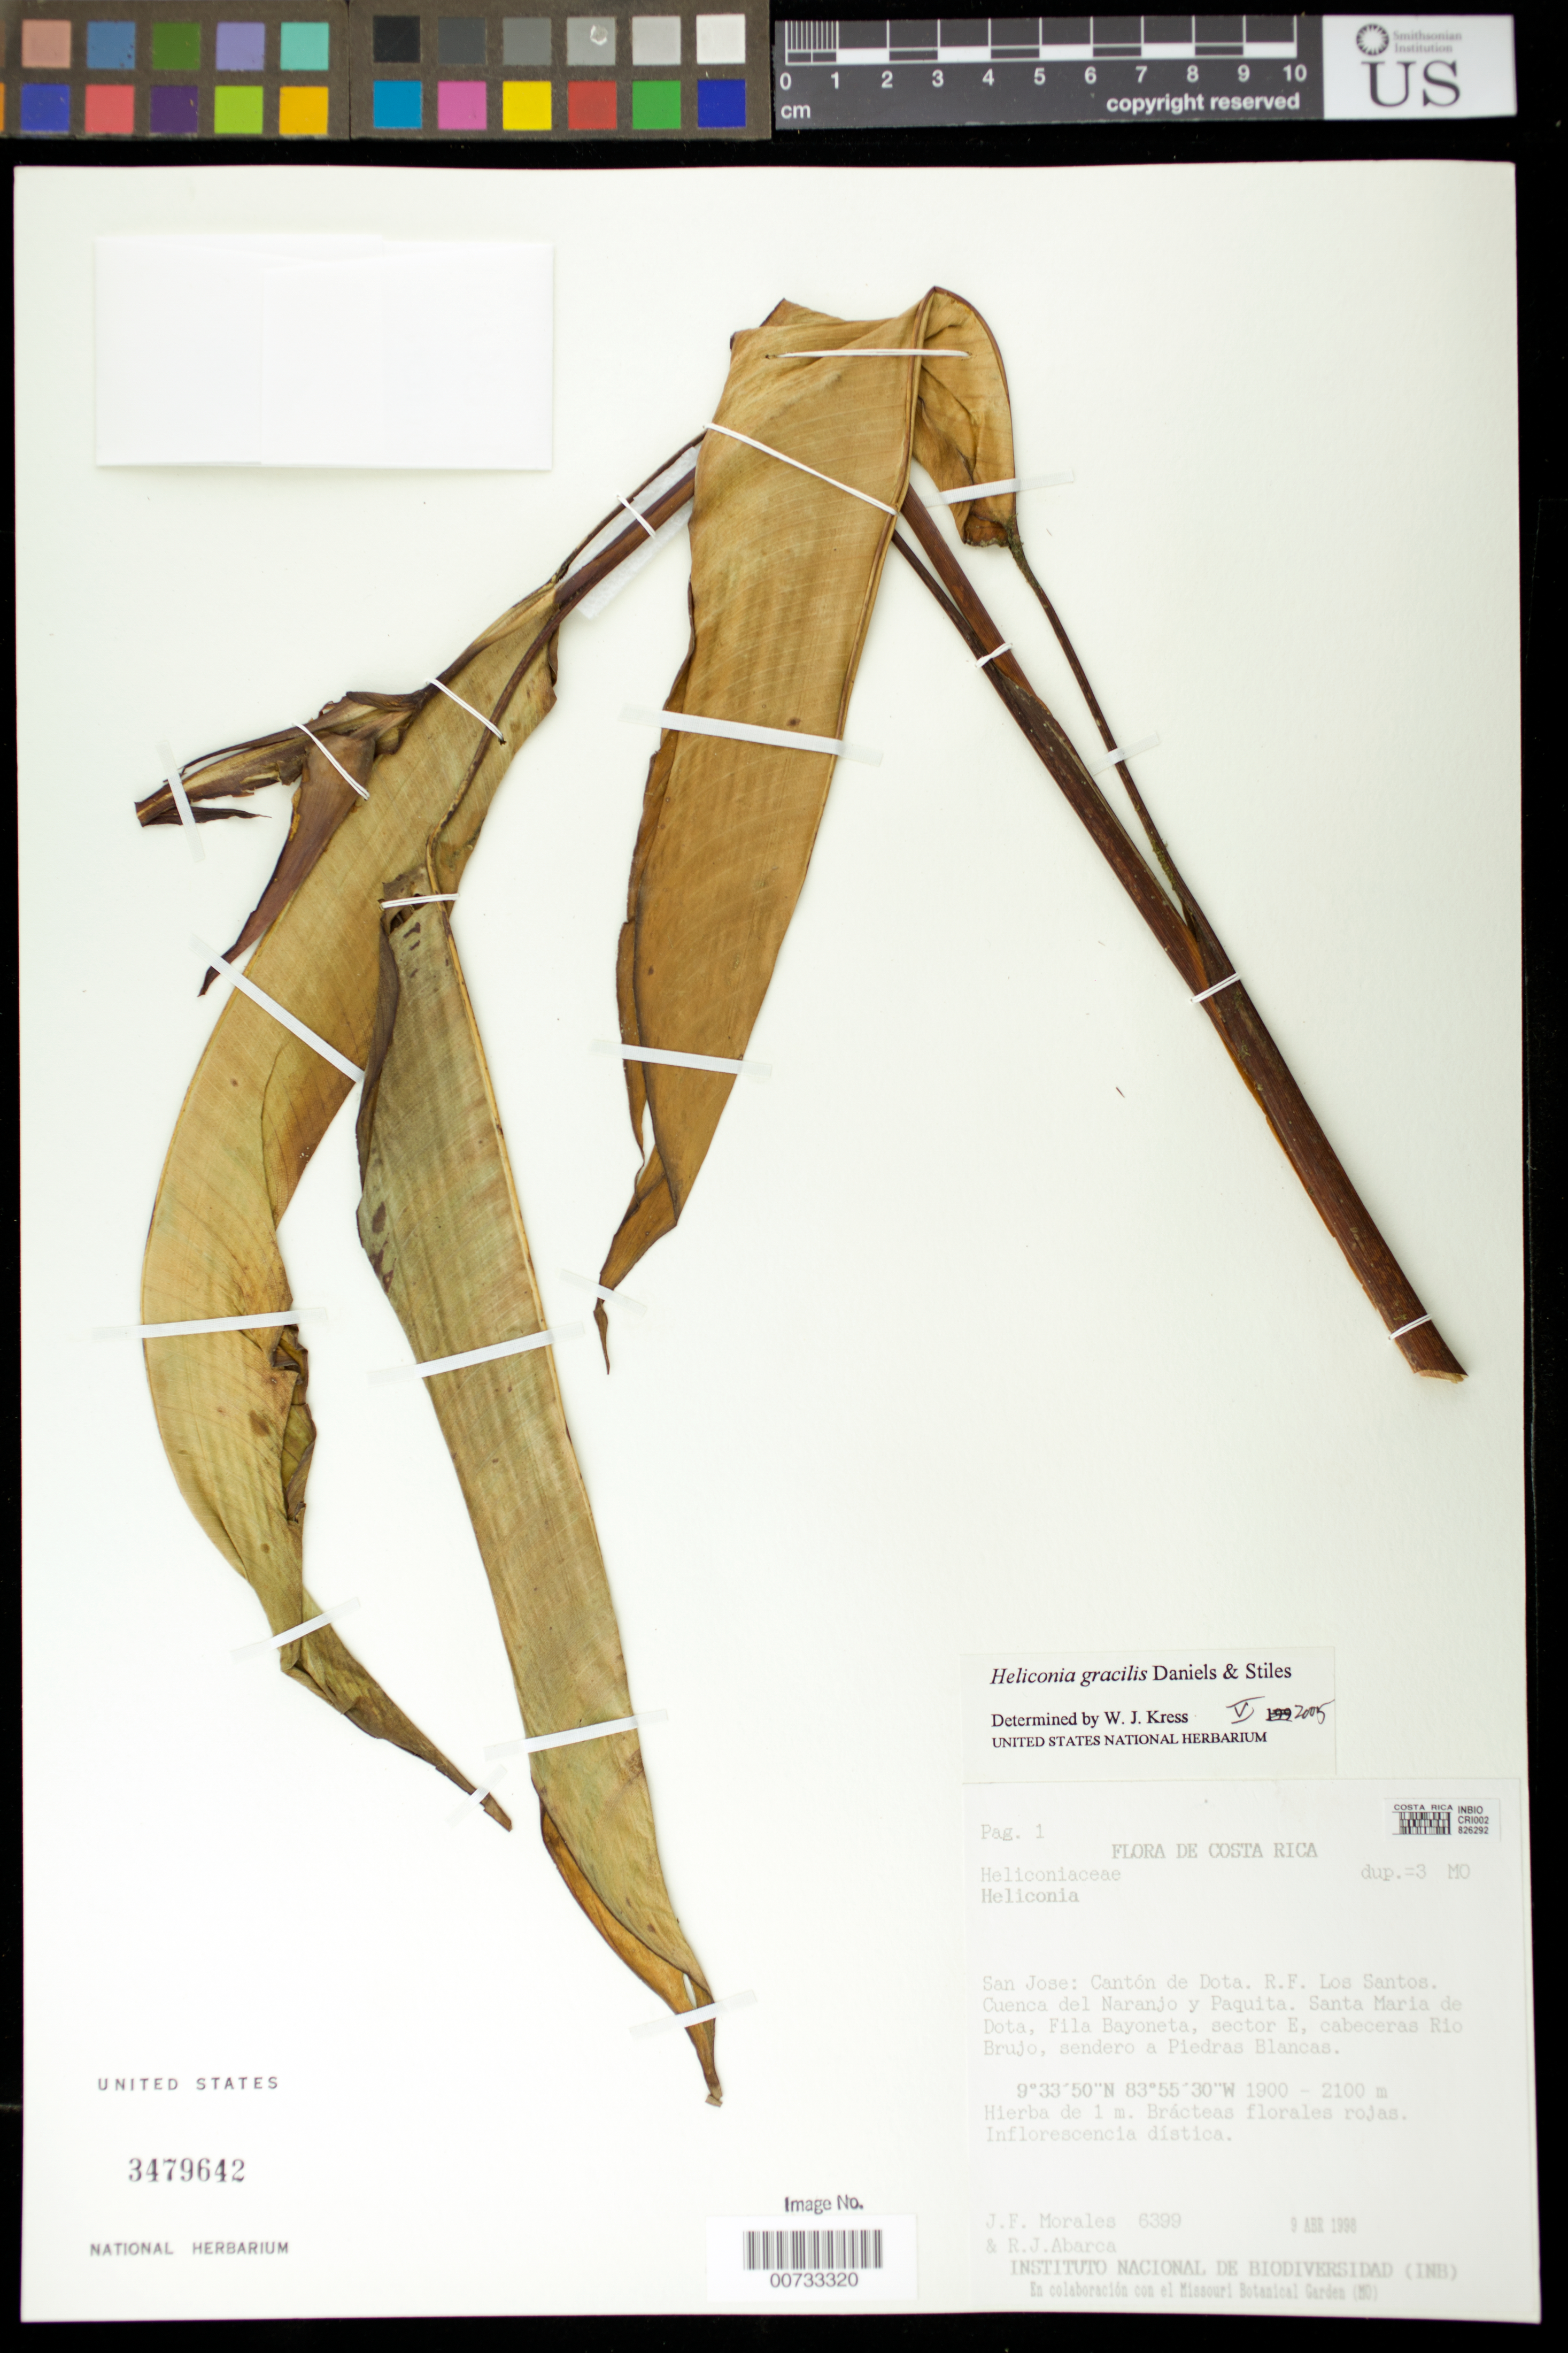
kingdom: Plantae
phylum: Tracheophyta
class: Liliopsida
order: Zingiberales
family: Heliconiaceae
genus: Heliconia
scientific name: Heliconia gracilis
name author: G.S. Daniels & F.G. Stiles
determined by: Kress, W. J., (US), Smithsonian Institution - National Museum of Natural History (UNITED STATES)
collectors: J. F. Morales & R. J. Abarca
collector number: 6399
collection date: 1998-04-09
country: Costa Rica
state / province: San Jose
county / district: Dota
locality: R.F. Los Santos. Cuenca del Naranjo y Paquita. Santa Maria de Dota, Fila Bayoneta, sector E., cabeceras Rio Brujo, sendero a Piedras Blancas.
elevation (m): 1900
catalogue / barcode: US 3479642